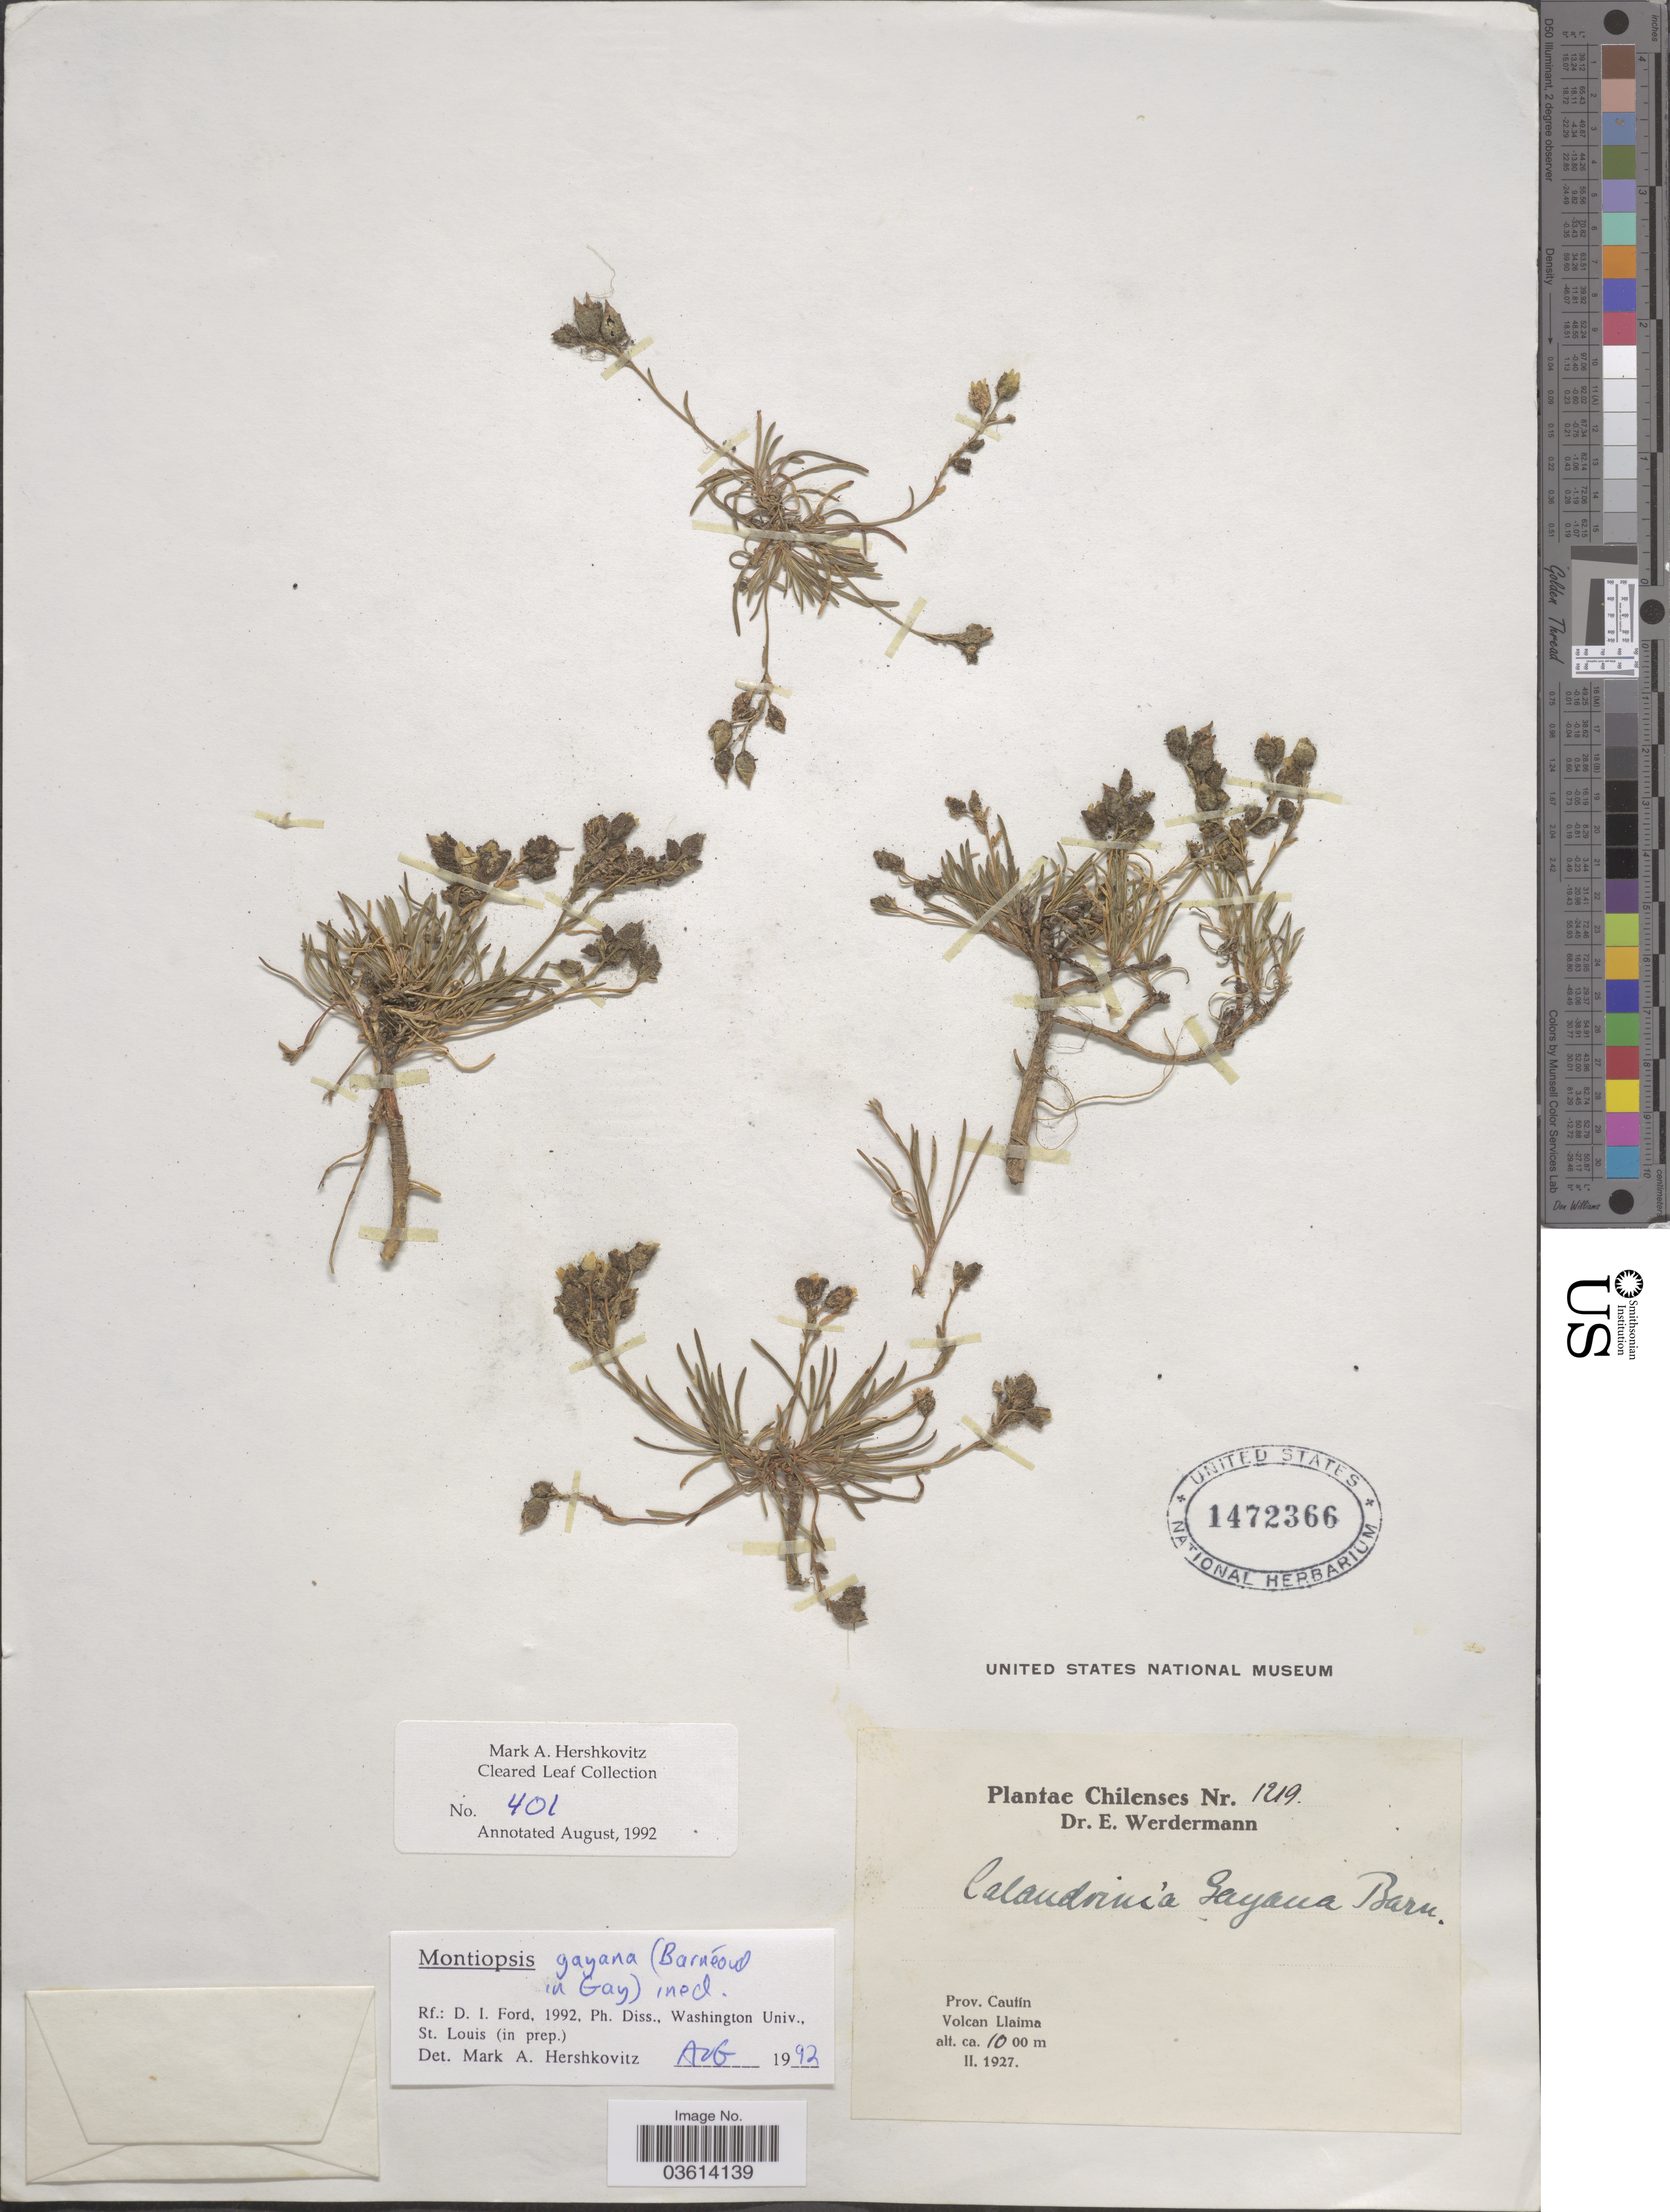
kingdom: Plantae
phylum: Tracheophyta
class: Magnoliopsida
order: Caryophyllales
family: Montiaceae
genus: Montiopsis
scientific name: Montiopsis gayana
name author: (Barnéoud) D.I. Ford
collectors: E. Werdermann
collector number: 1219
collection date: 1927-02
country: Chile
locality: Prov. Cautín. Volcan Llaima.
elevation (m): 1000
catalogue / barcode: US 1472366